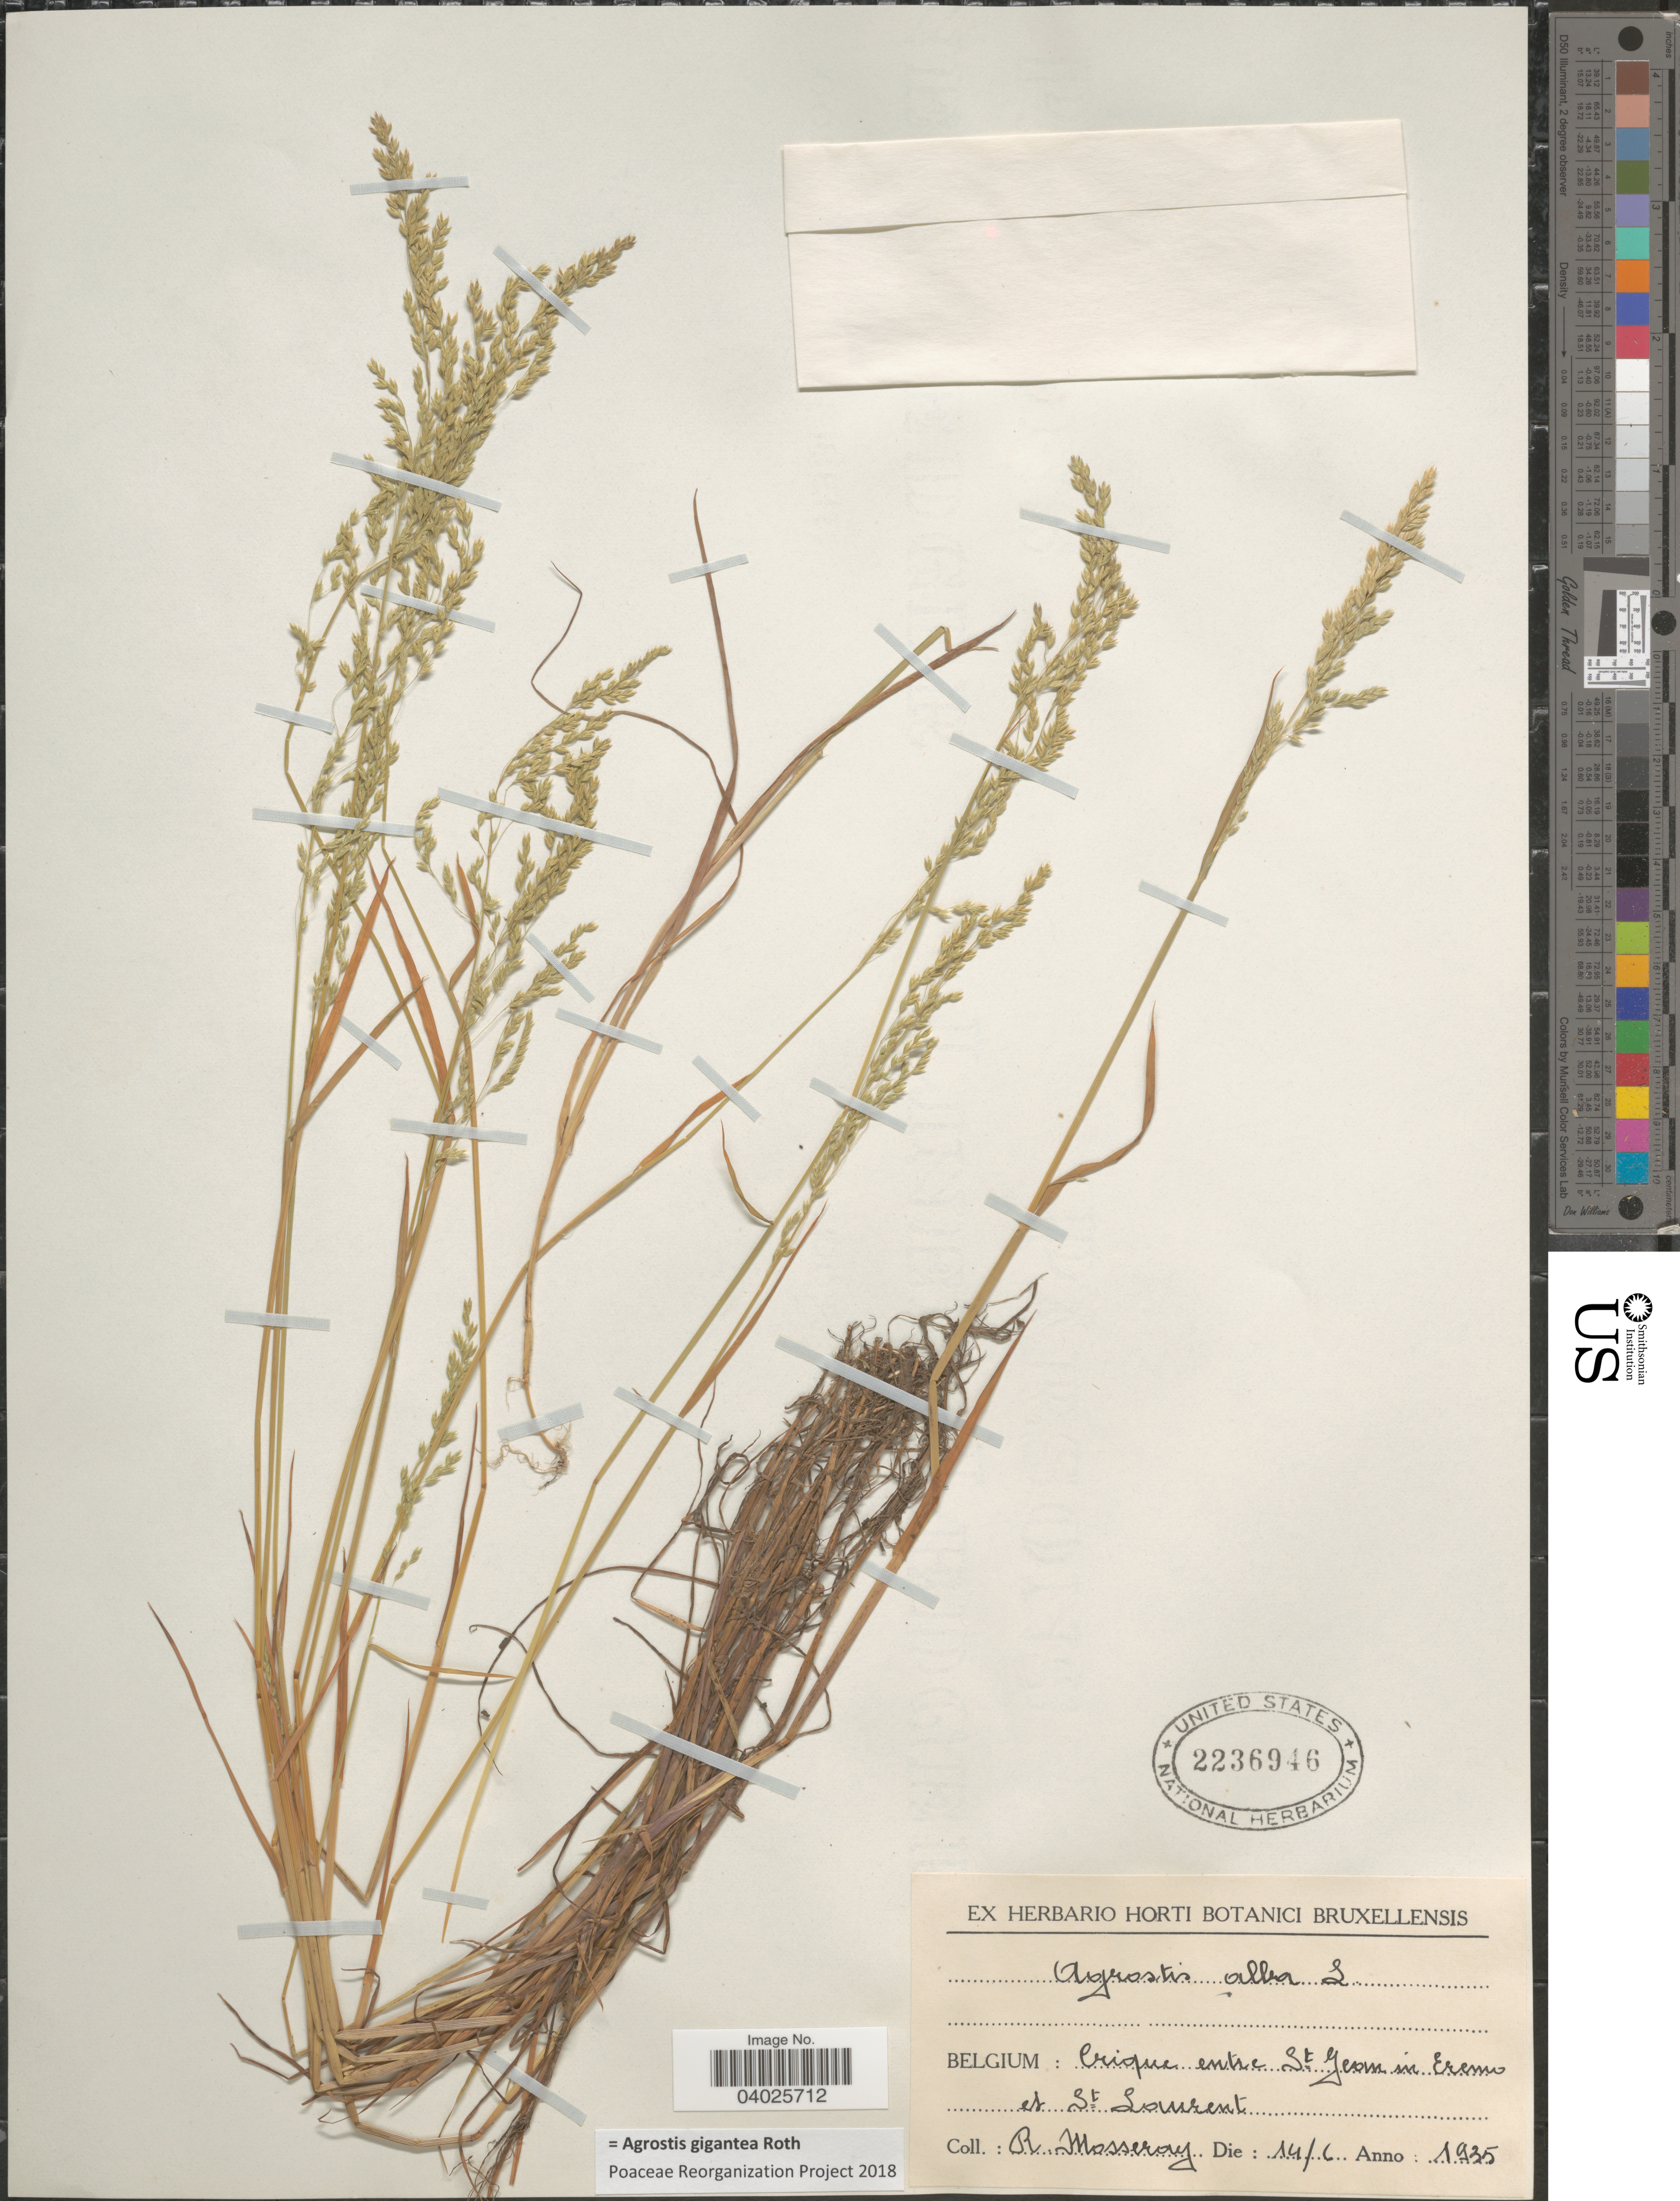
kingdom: Plantae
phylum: Tracheophyta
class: Liliopsida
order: Poales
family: Poaceae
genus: Agrostis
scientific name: Agrostis gigantea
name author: Roth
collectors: R. Mosseray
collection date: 1935-06-14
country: Belgium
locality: Crique entre St. Jean in Eremo et St. Laurent.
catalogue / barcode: US 2236946